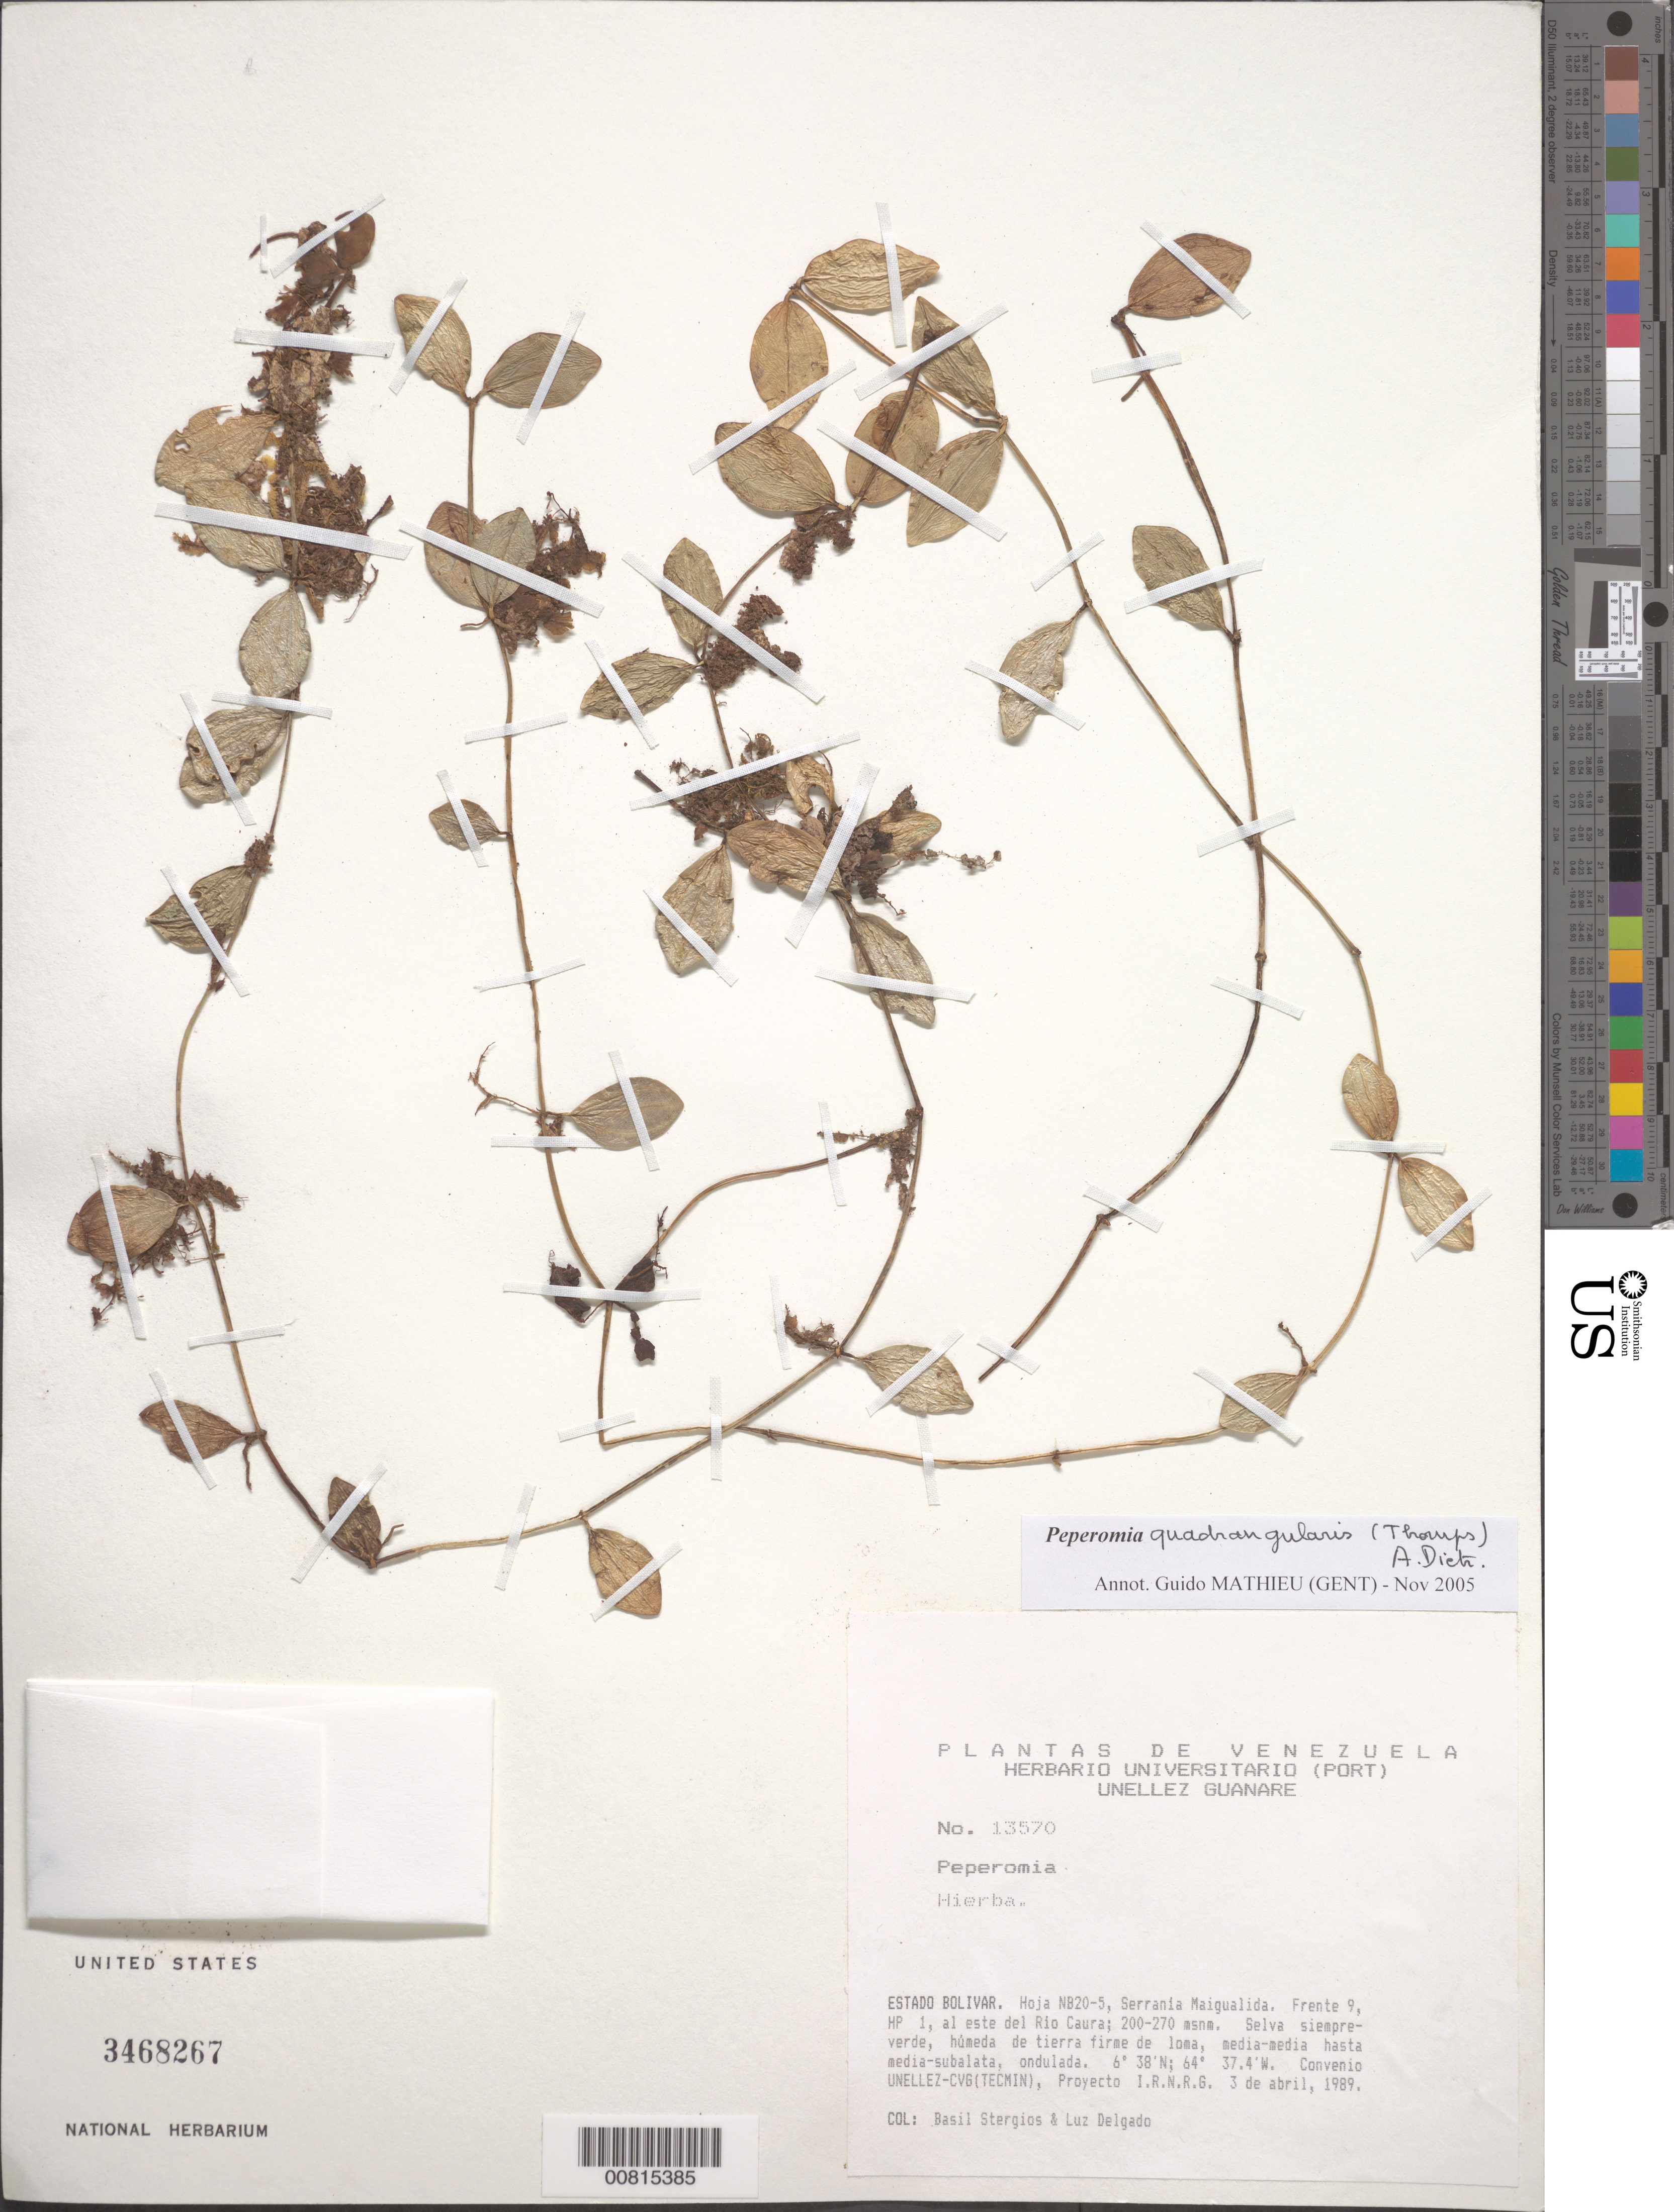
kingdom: Plantae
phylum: Tracheophyta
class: Magnoliopsida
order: Piperales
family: Piperaceae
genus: Peperomia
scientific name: Peperomia quadrangularis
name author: (J.V. Thomps.) A. Dietr.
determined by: Mathieu, Guido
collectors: B. G. Stergios & L. Delgado V.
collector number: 13570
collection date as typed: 3-Apr-89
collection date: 1989-04-03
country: Venezuela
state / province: Bolívar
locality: Serrania Maigualida, E del río Caura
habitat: Selva siempre-verde, húmeda de tierra firme de loma, media-media hasta media-subalata, ondulada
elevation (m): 200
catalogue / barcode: US 3468267